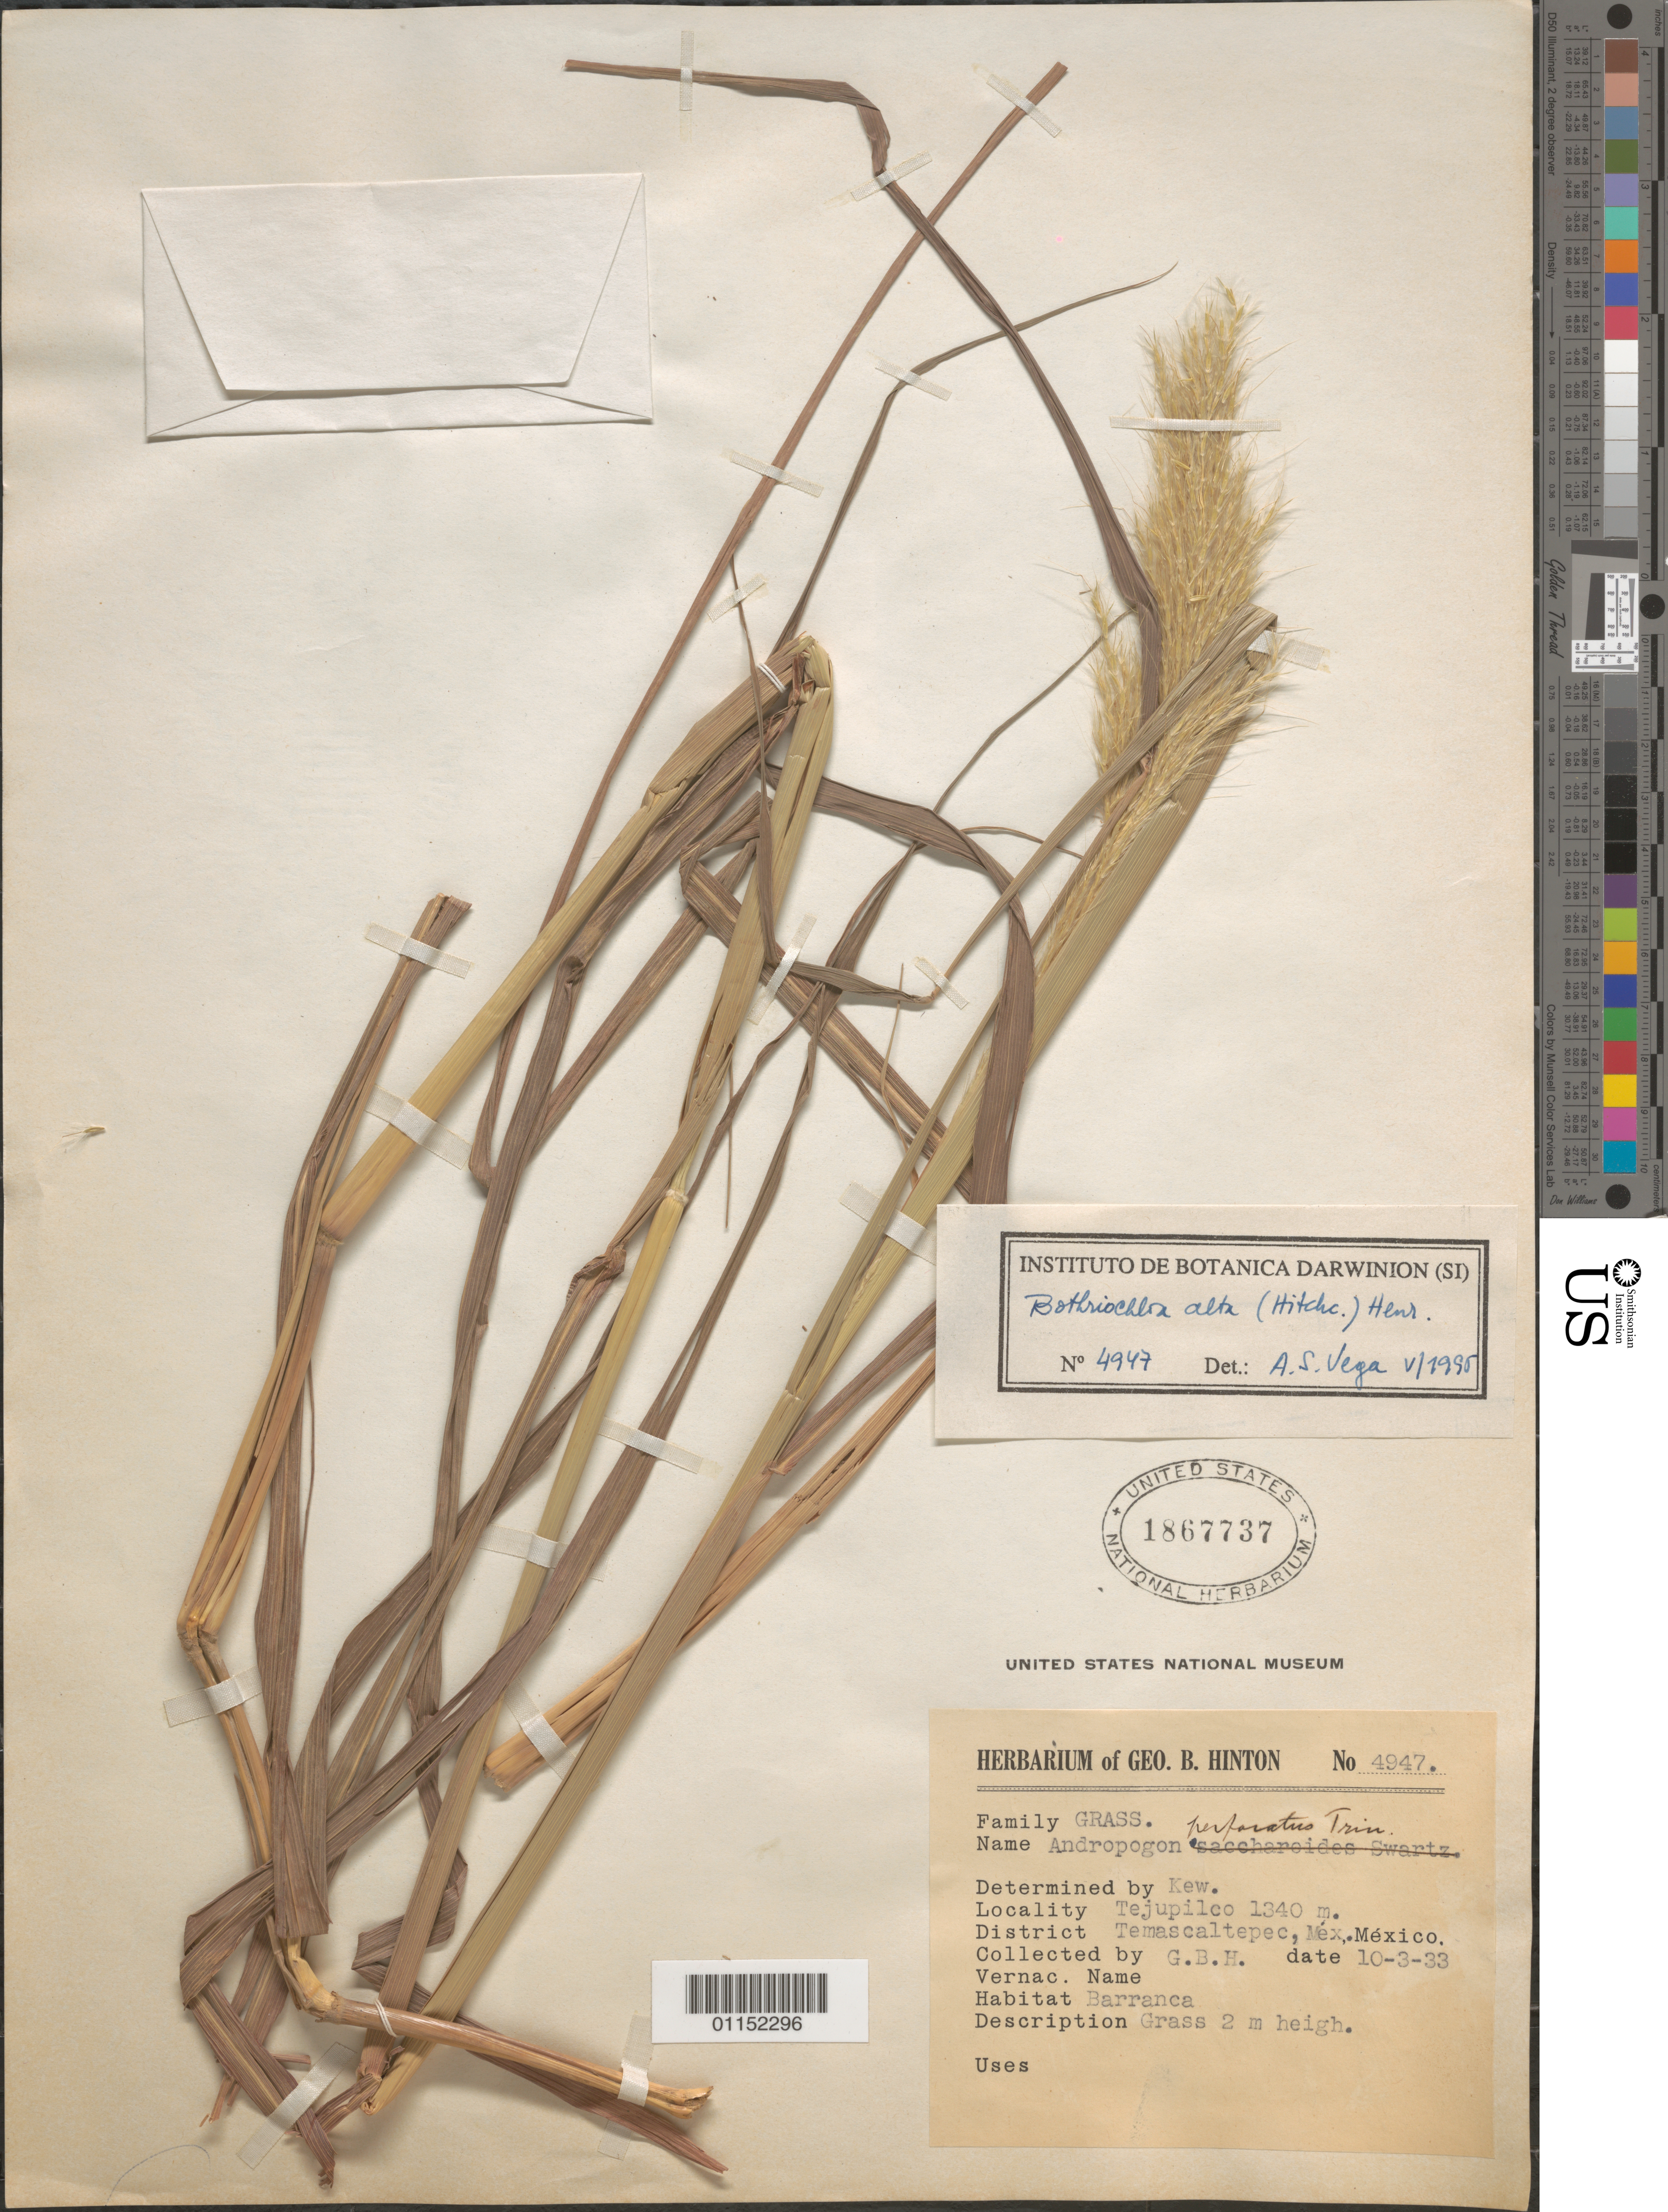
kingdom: Plantae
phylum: Tracheophyta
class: Liliopsida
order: Poales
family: Poaceae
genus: Bothriochloa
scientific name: Bothriochloa alta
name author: (Hitchc.) Henr.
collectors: G. S. Hinton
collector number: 4947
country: Mexico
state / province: México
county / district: Temascaltepec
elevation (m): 1340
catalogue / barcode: US 1867737